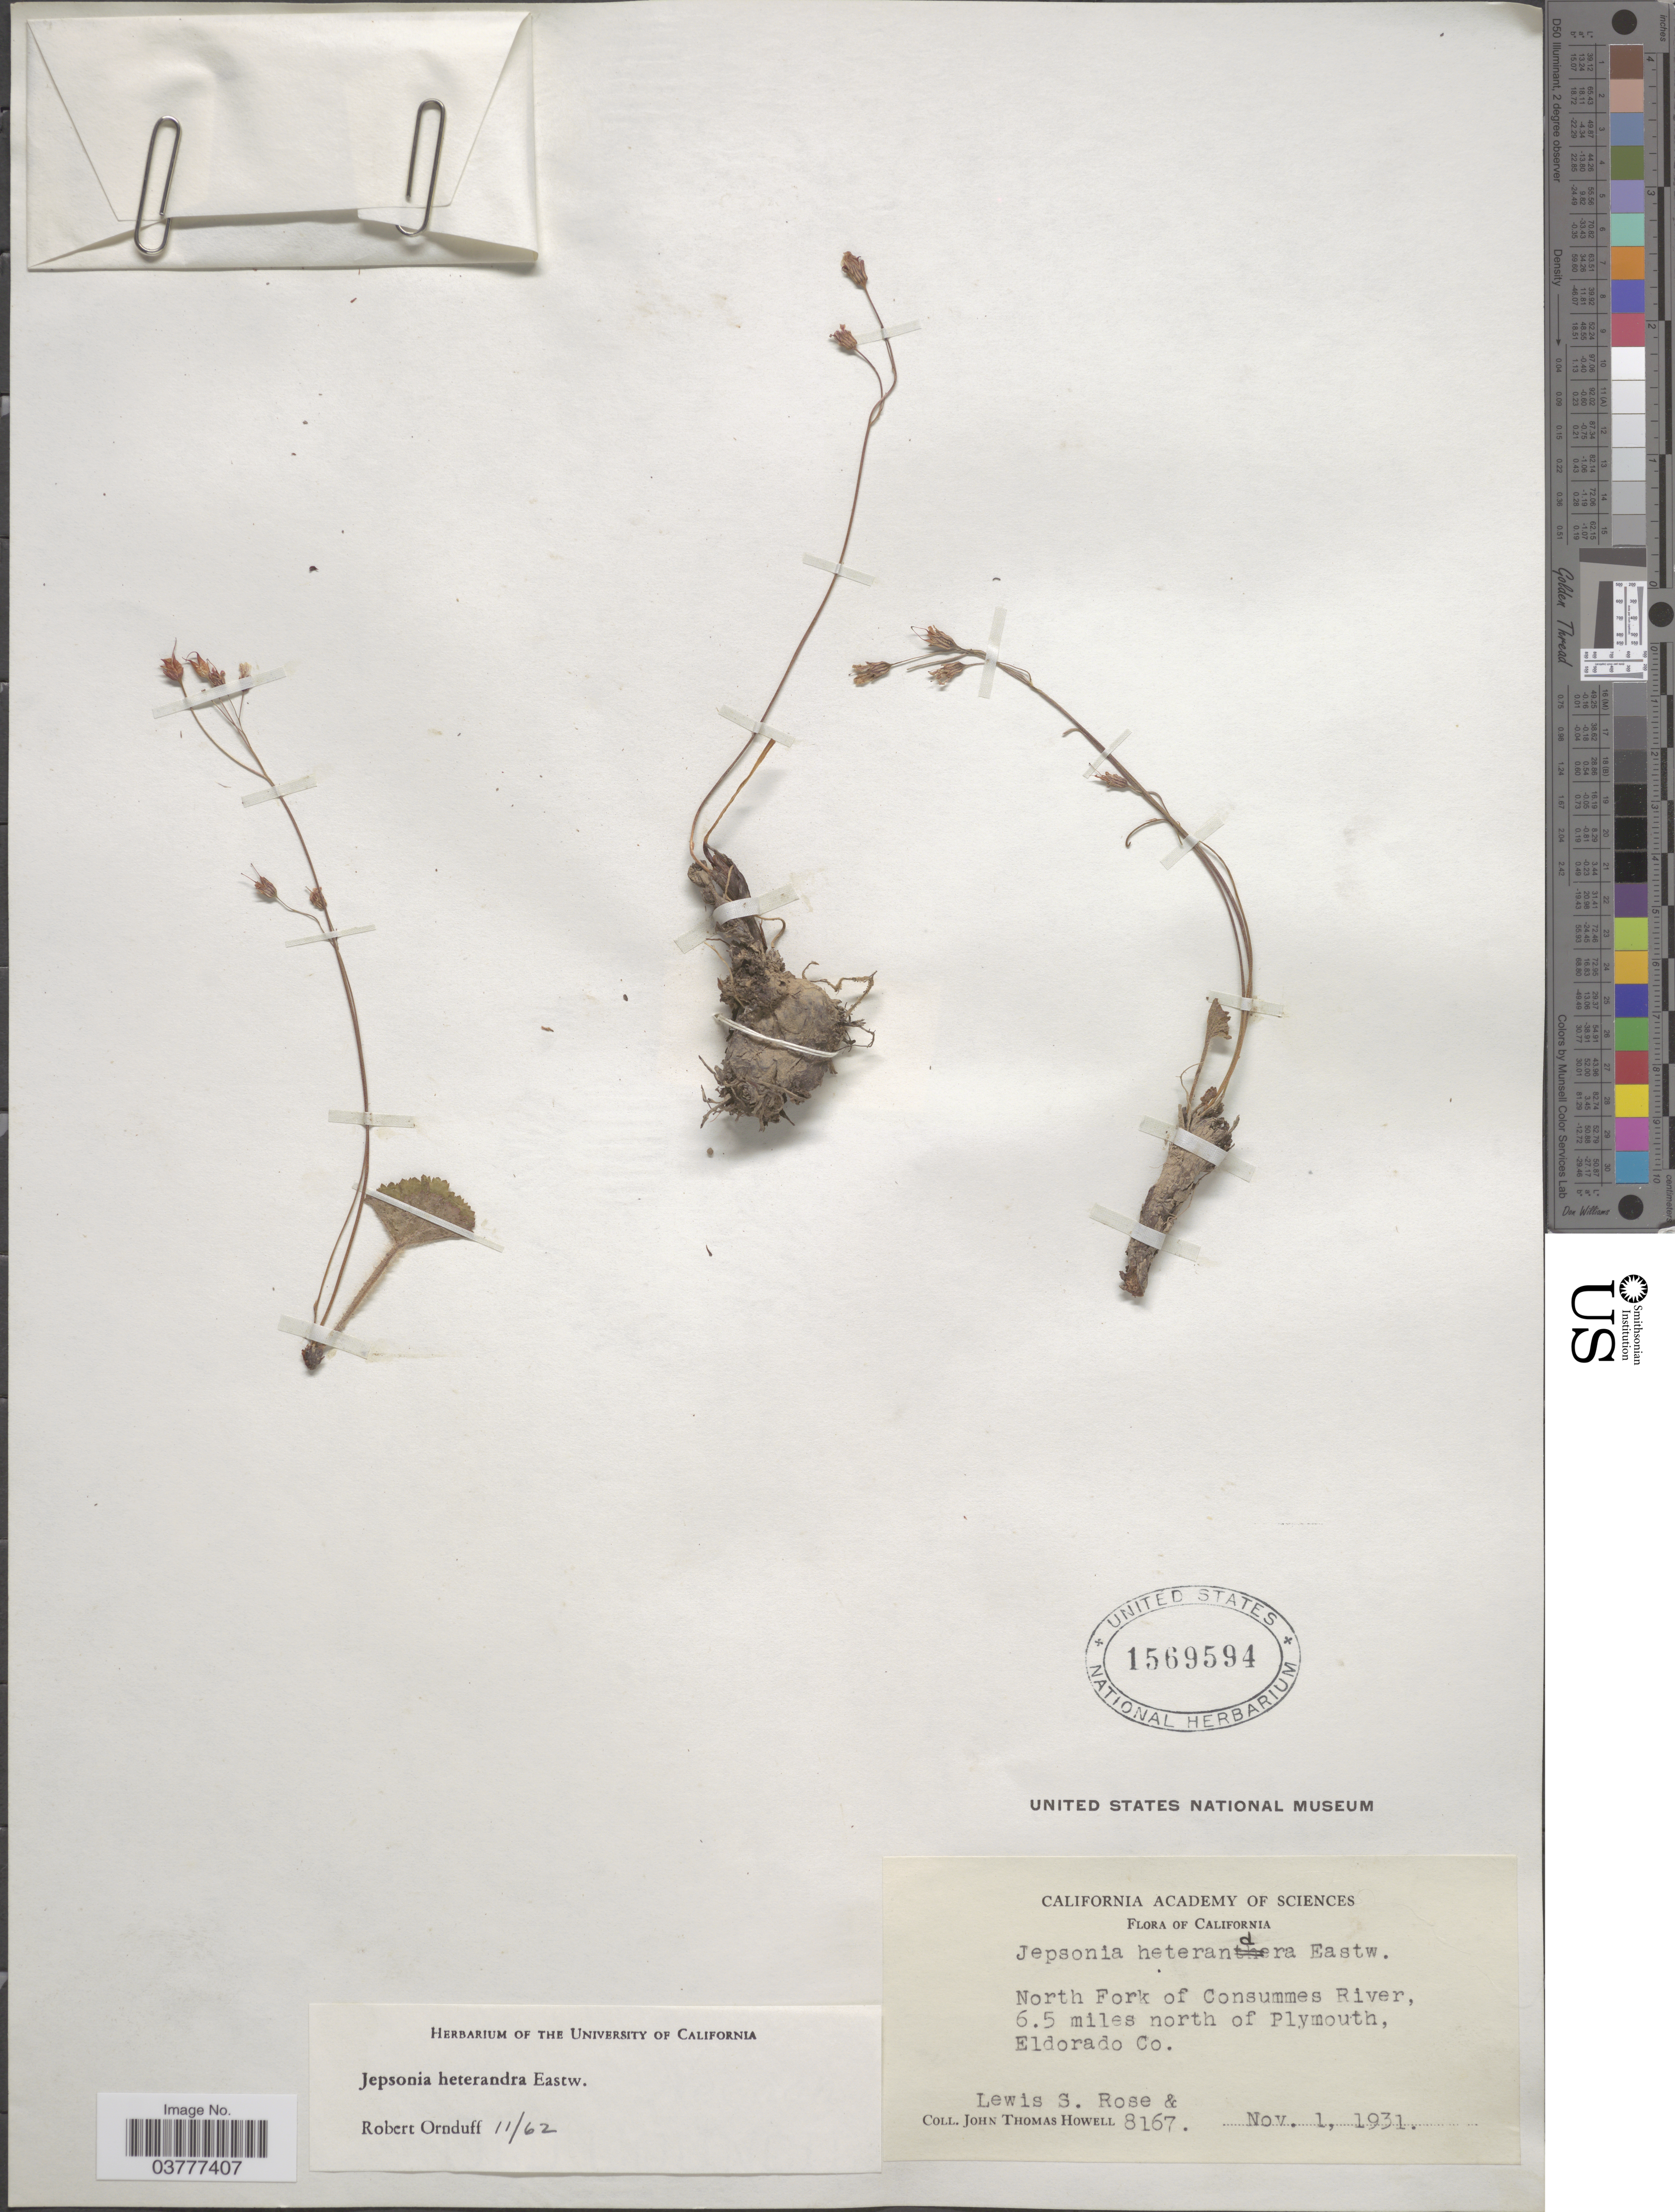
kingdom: Plantae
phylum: Tracheophyta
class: Magnoliopsida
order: Saxifragales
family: Saxifragaceae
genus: Jepsonia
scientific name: Jepsonia heterandra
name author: Eastw.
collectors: L. S. Rose & J. T. Howell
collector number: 8167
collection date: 1931-11-01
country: United States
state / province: California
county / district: El Dorado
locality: North Fork of Consummes River, 6.5 miles north of Plymouth, Eldorado Co.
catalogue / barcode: US 1569594